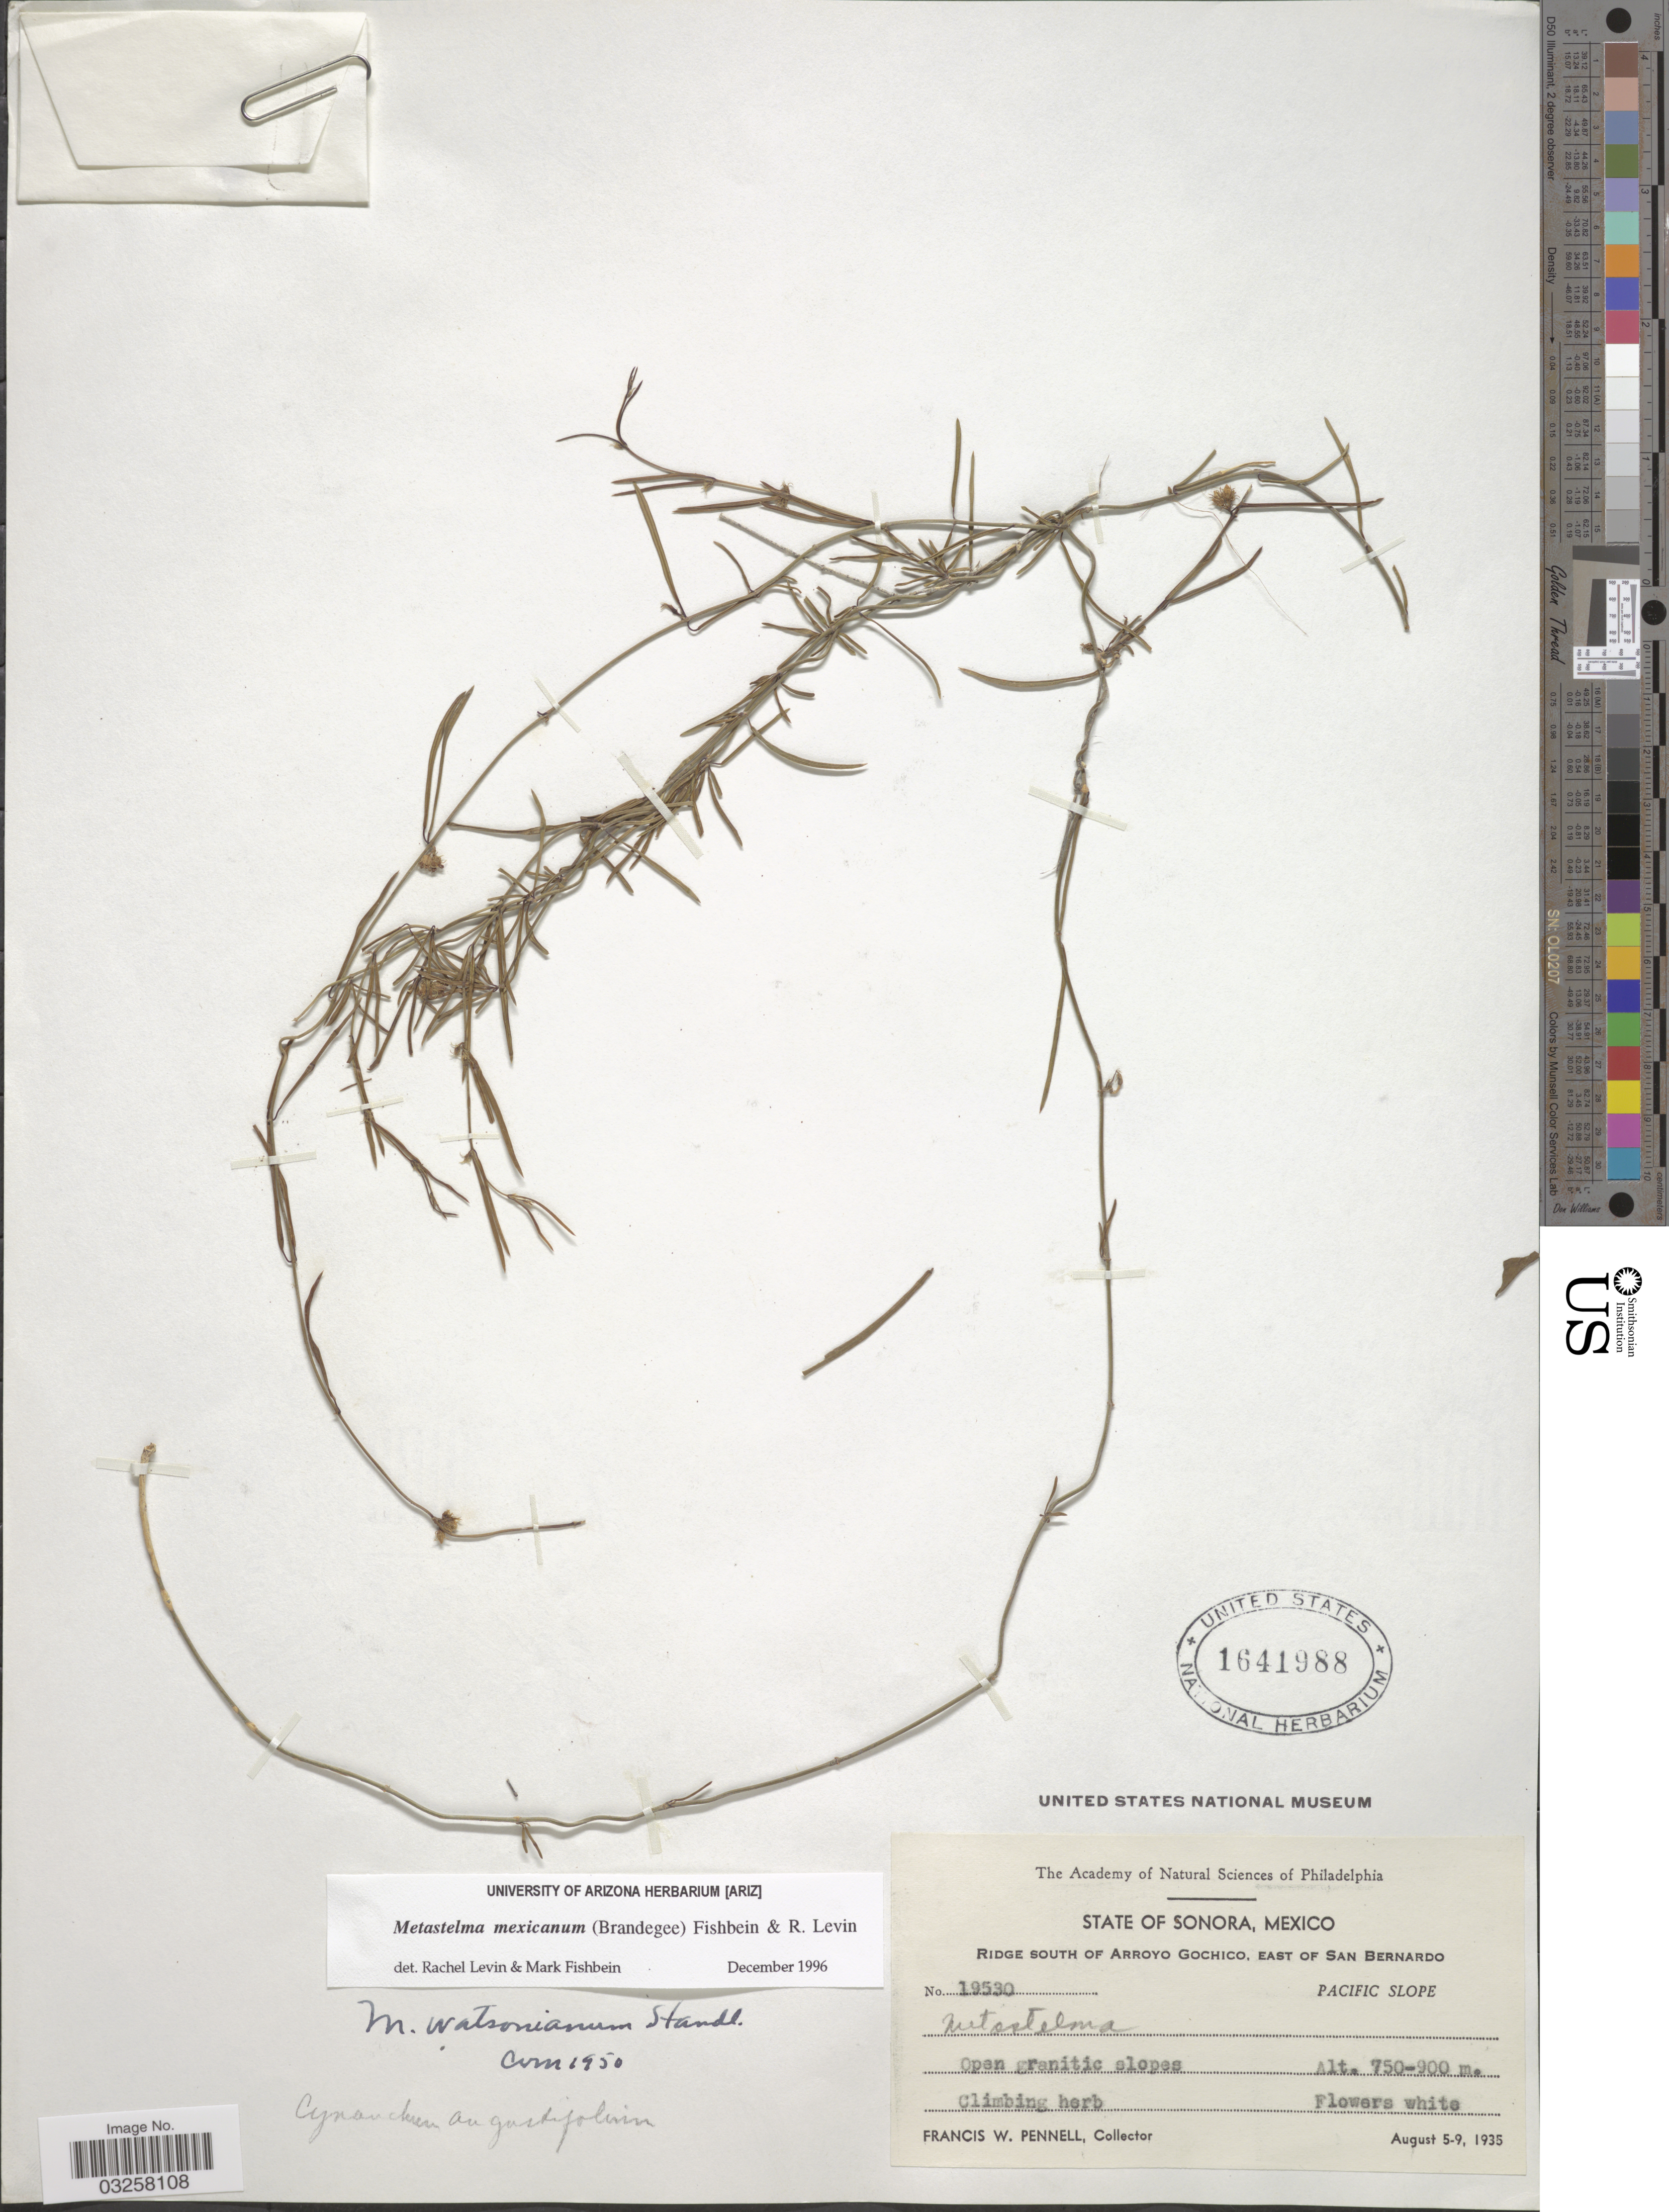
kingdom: Plantae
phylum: Tracheophyta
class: Magnoliopsida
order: Gentianales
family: Apocynaceae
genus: Metastelma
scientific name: Metastelma mexicanum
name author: (Brandegee) Fishbein & R. Levin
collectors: F. W. Pennell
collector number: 19530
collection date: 1935-08-05/1935-08-09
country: Mexico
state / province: Sonora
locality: Ridge south of Arroyo Gochico, east of San Bernardo, Pacific Slope.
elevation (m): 750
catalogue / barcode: US 1641988